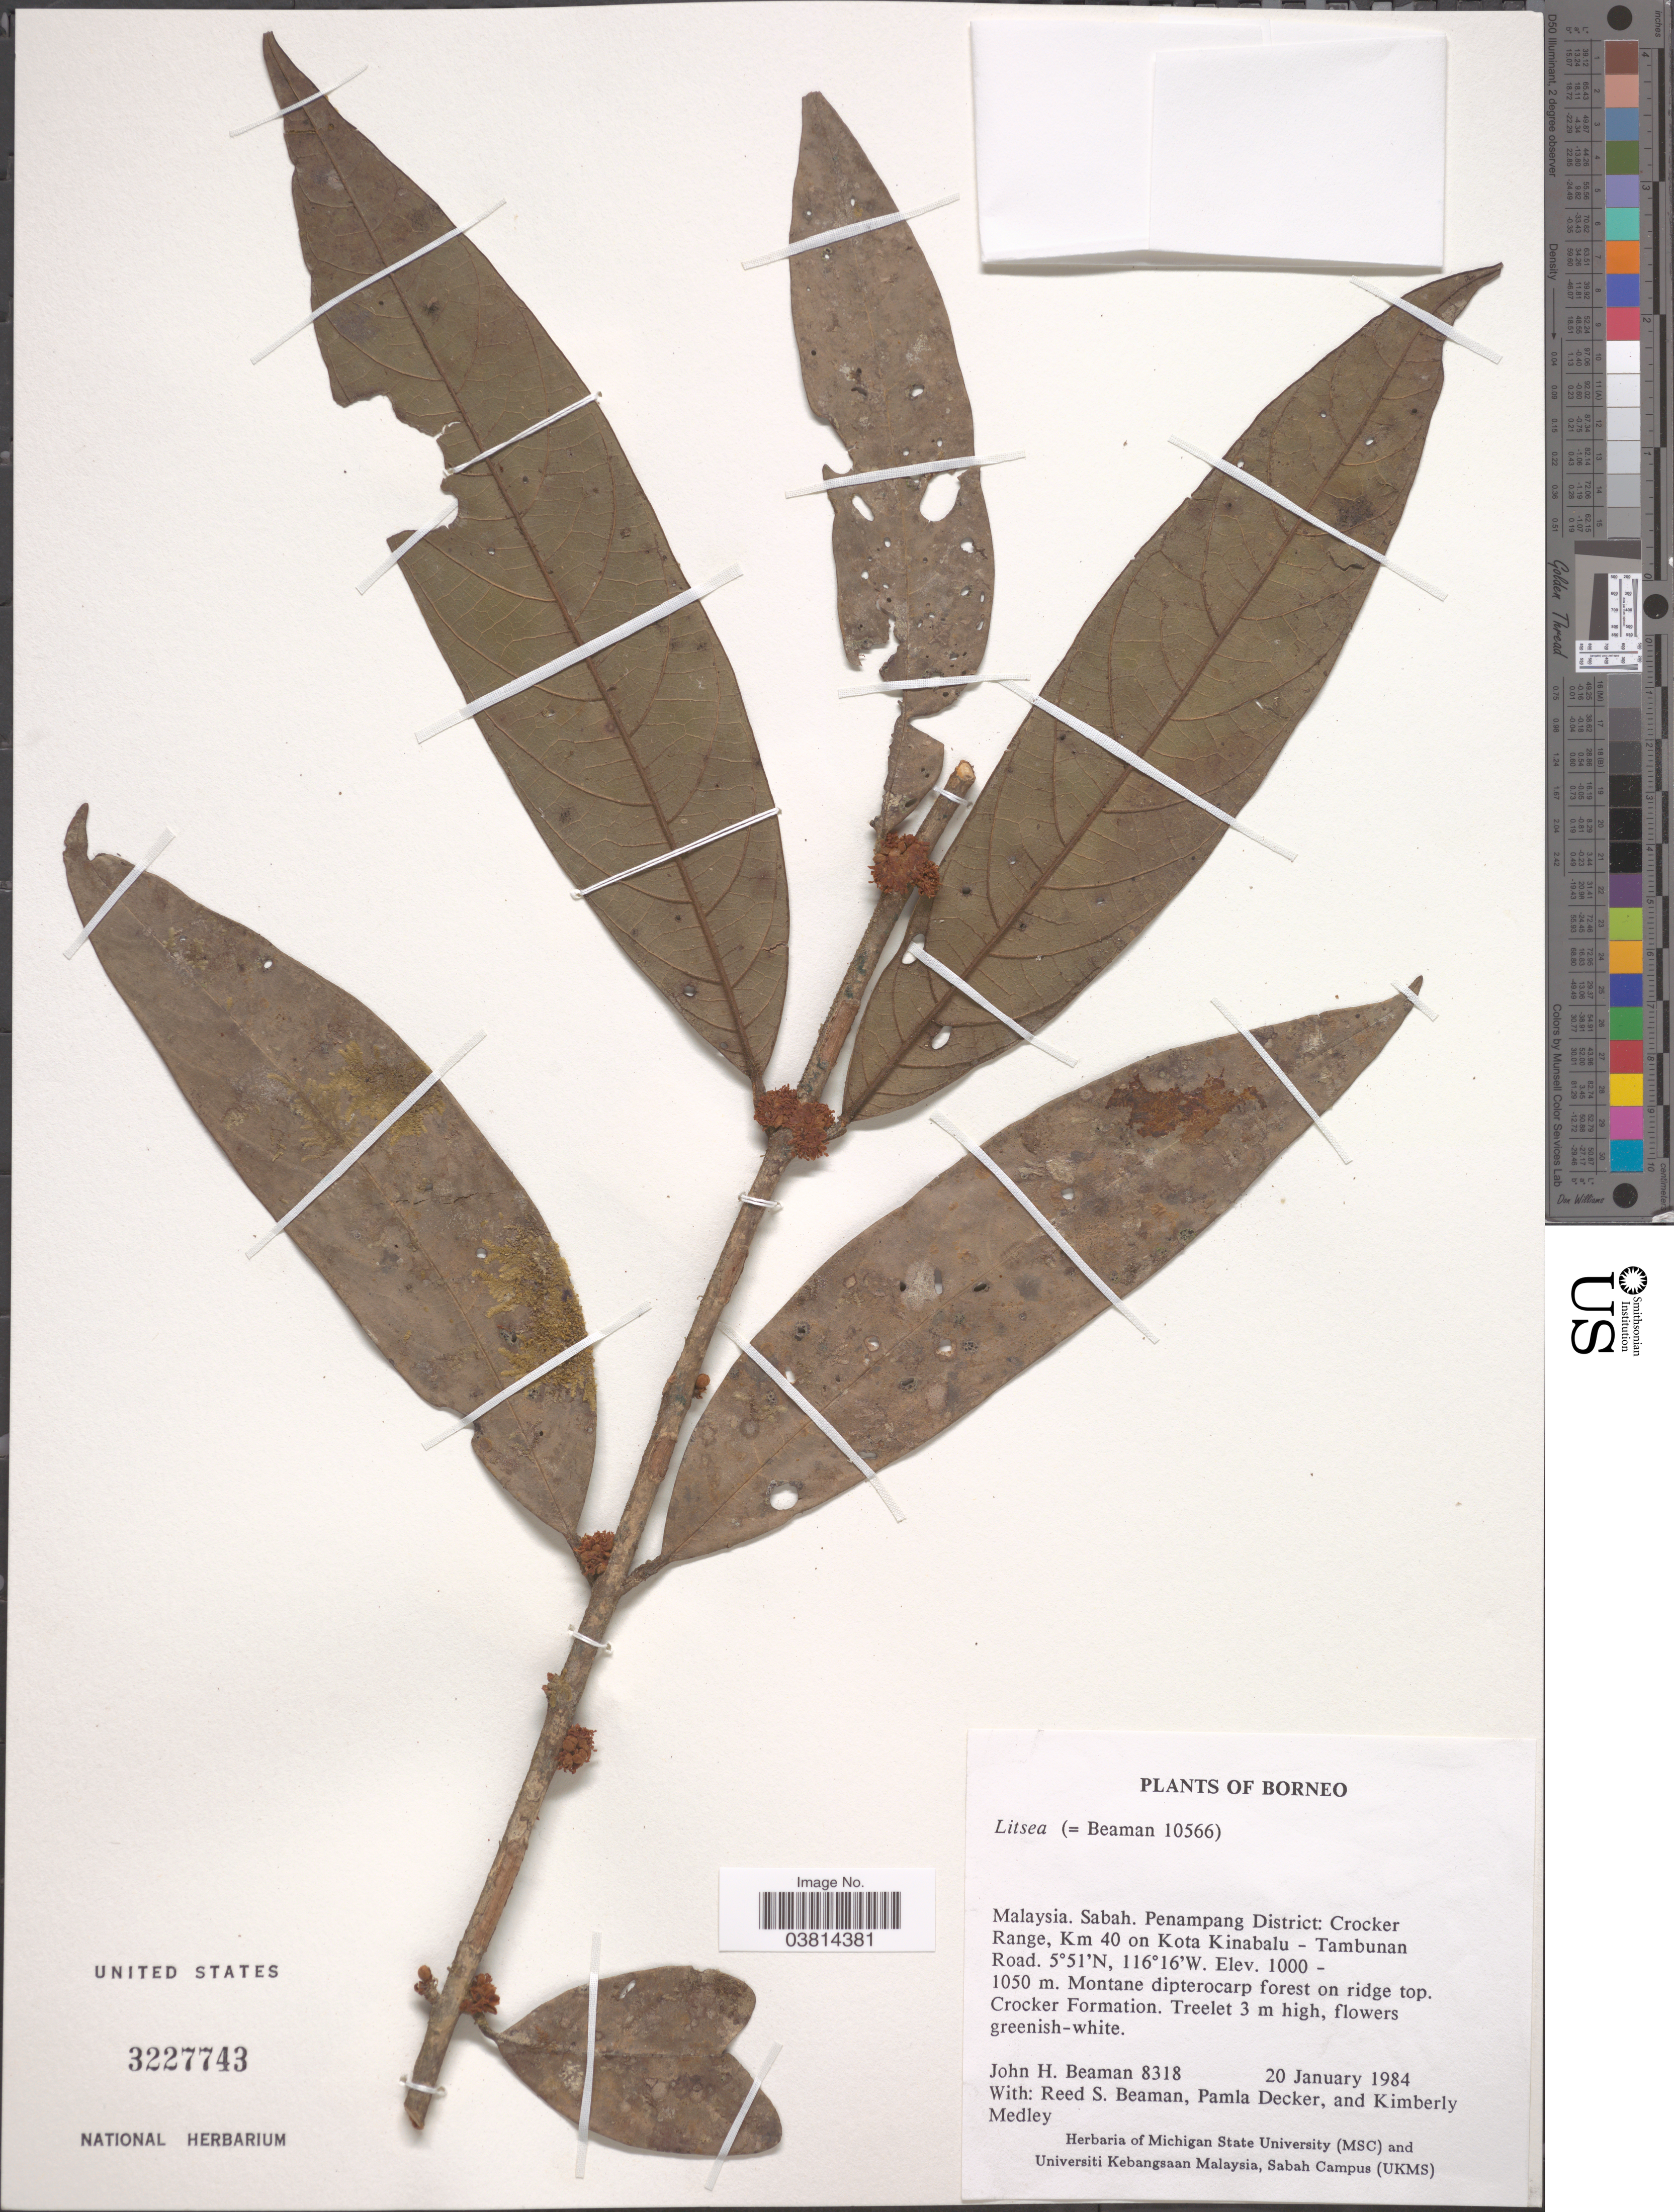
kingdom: Plantae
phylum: Tracheophyta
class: Magnoliopsida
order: Laurales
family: Lauraceae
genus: Litsea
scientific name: Litsea sp.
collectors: J. H. Beaman, R. S. Beaman, P. Decker & K. Medley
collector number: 8318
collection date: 1984-01-20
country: Malaysia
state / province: Sabah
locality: Borneo. Penampang District: Crocker Range, Km 40 on Kota Kinabalu - Tambunan Road.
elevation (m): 1000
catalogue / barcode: US 3227743